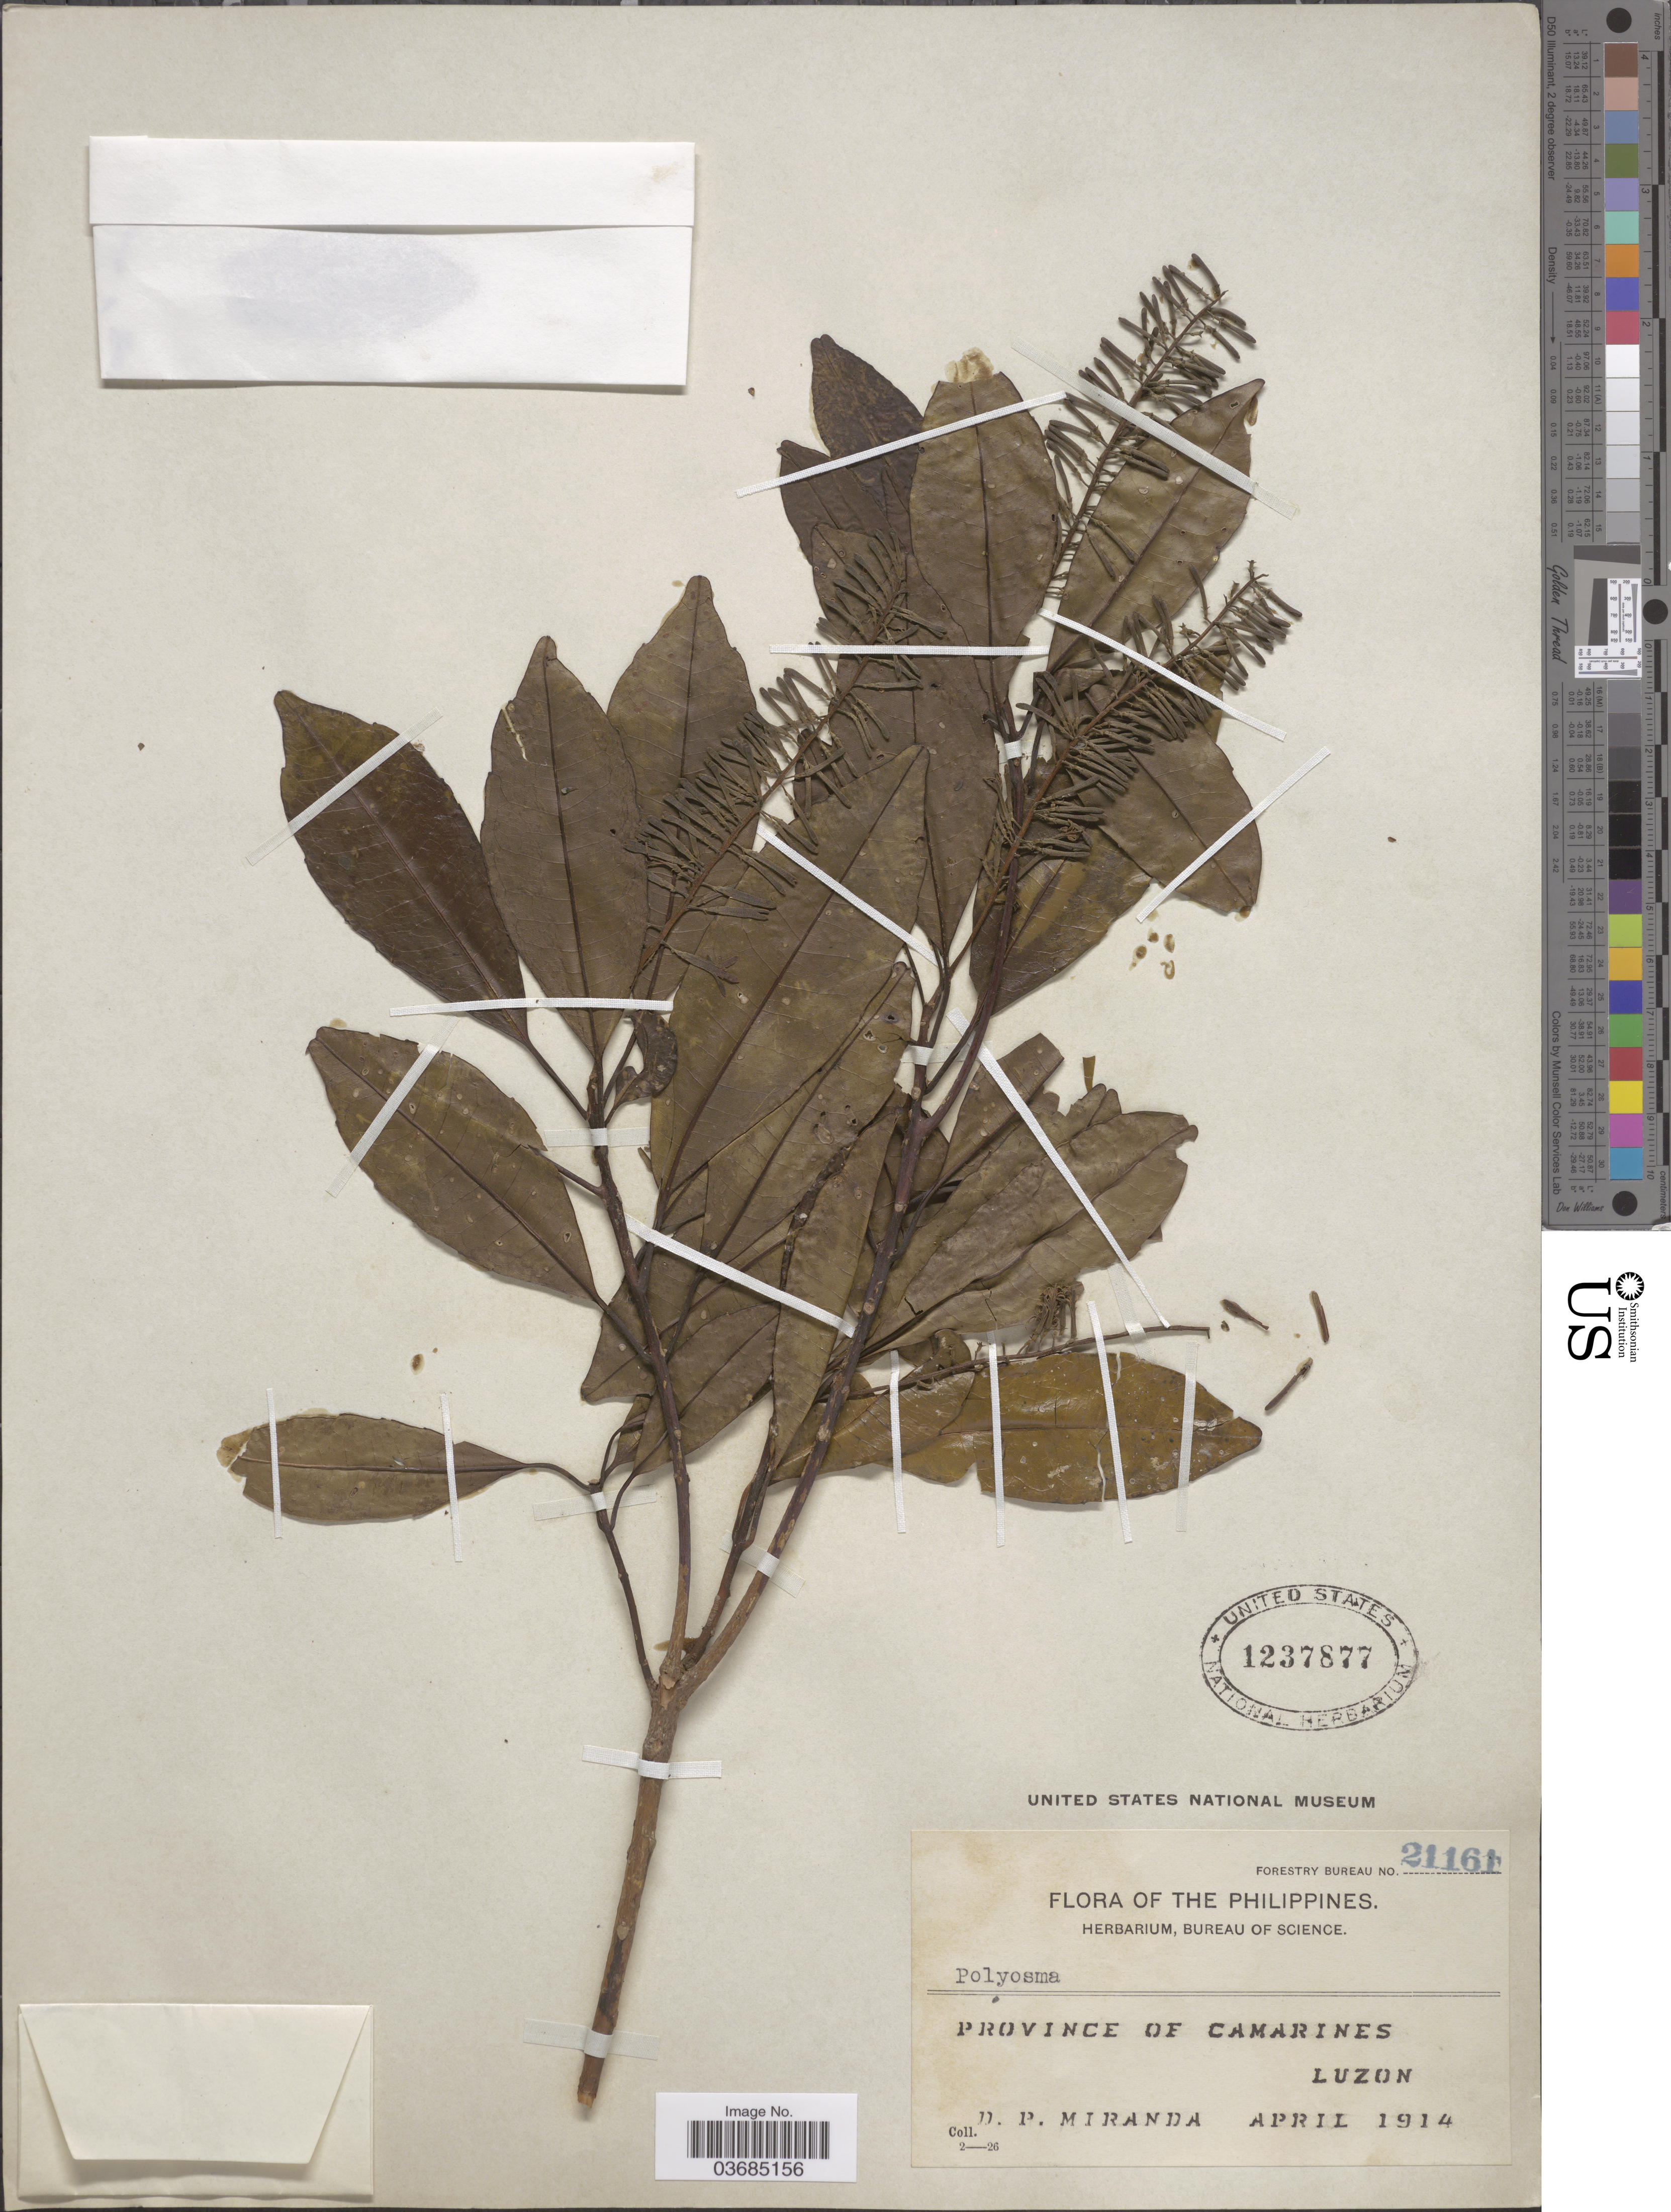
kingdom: Plantae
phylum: Tracheophyta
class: Magnoliopsida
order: Escalloniales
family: Escalloniaceae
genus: Polyosma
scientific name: Polyosma sp.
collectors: D. P. Miranda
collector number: Forestry Bureau 21161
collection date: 1914-04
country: Philippines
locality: Province of Camarines, Luzon.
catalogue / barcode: US 1237877